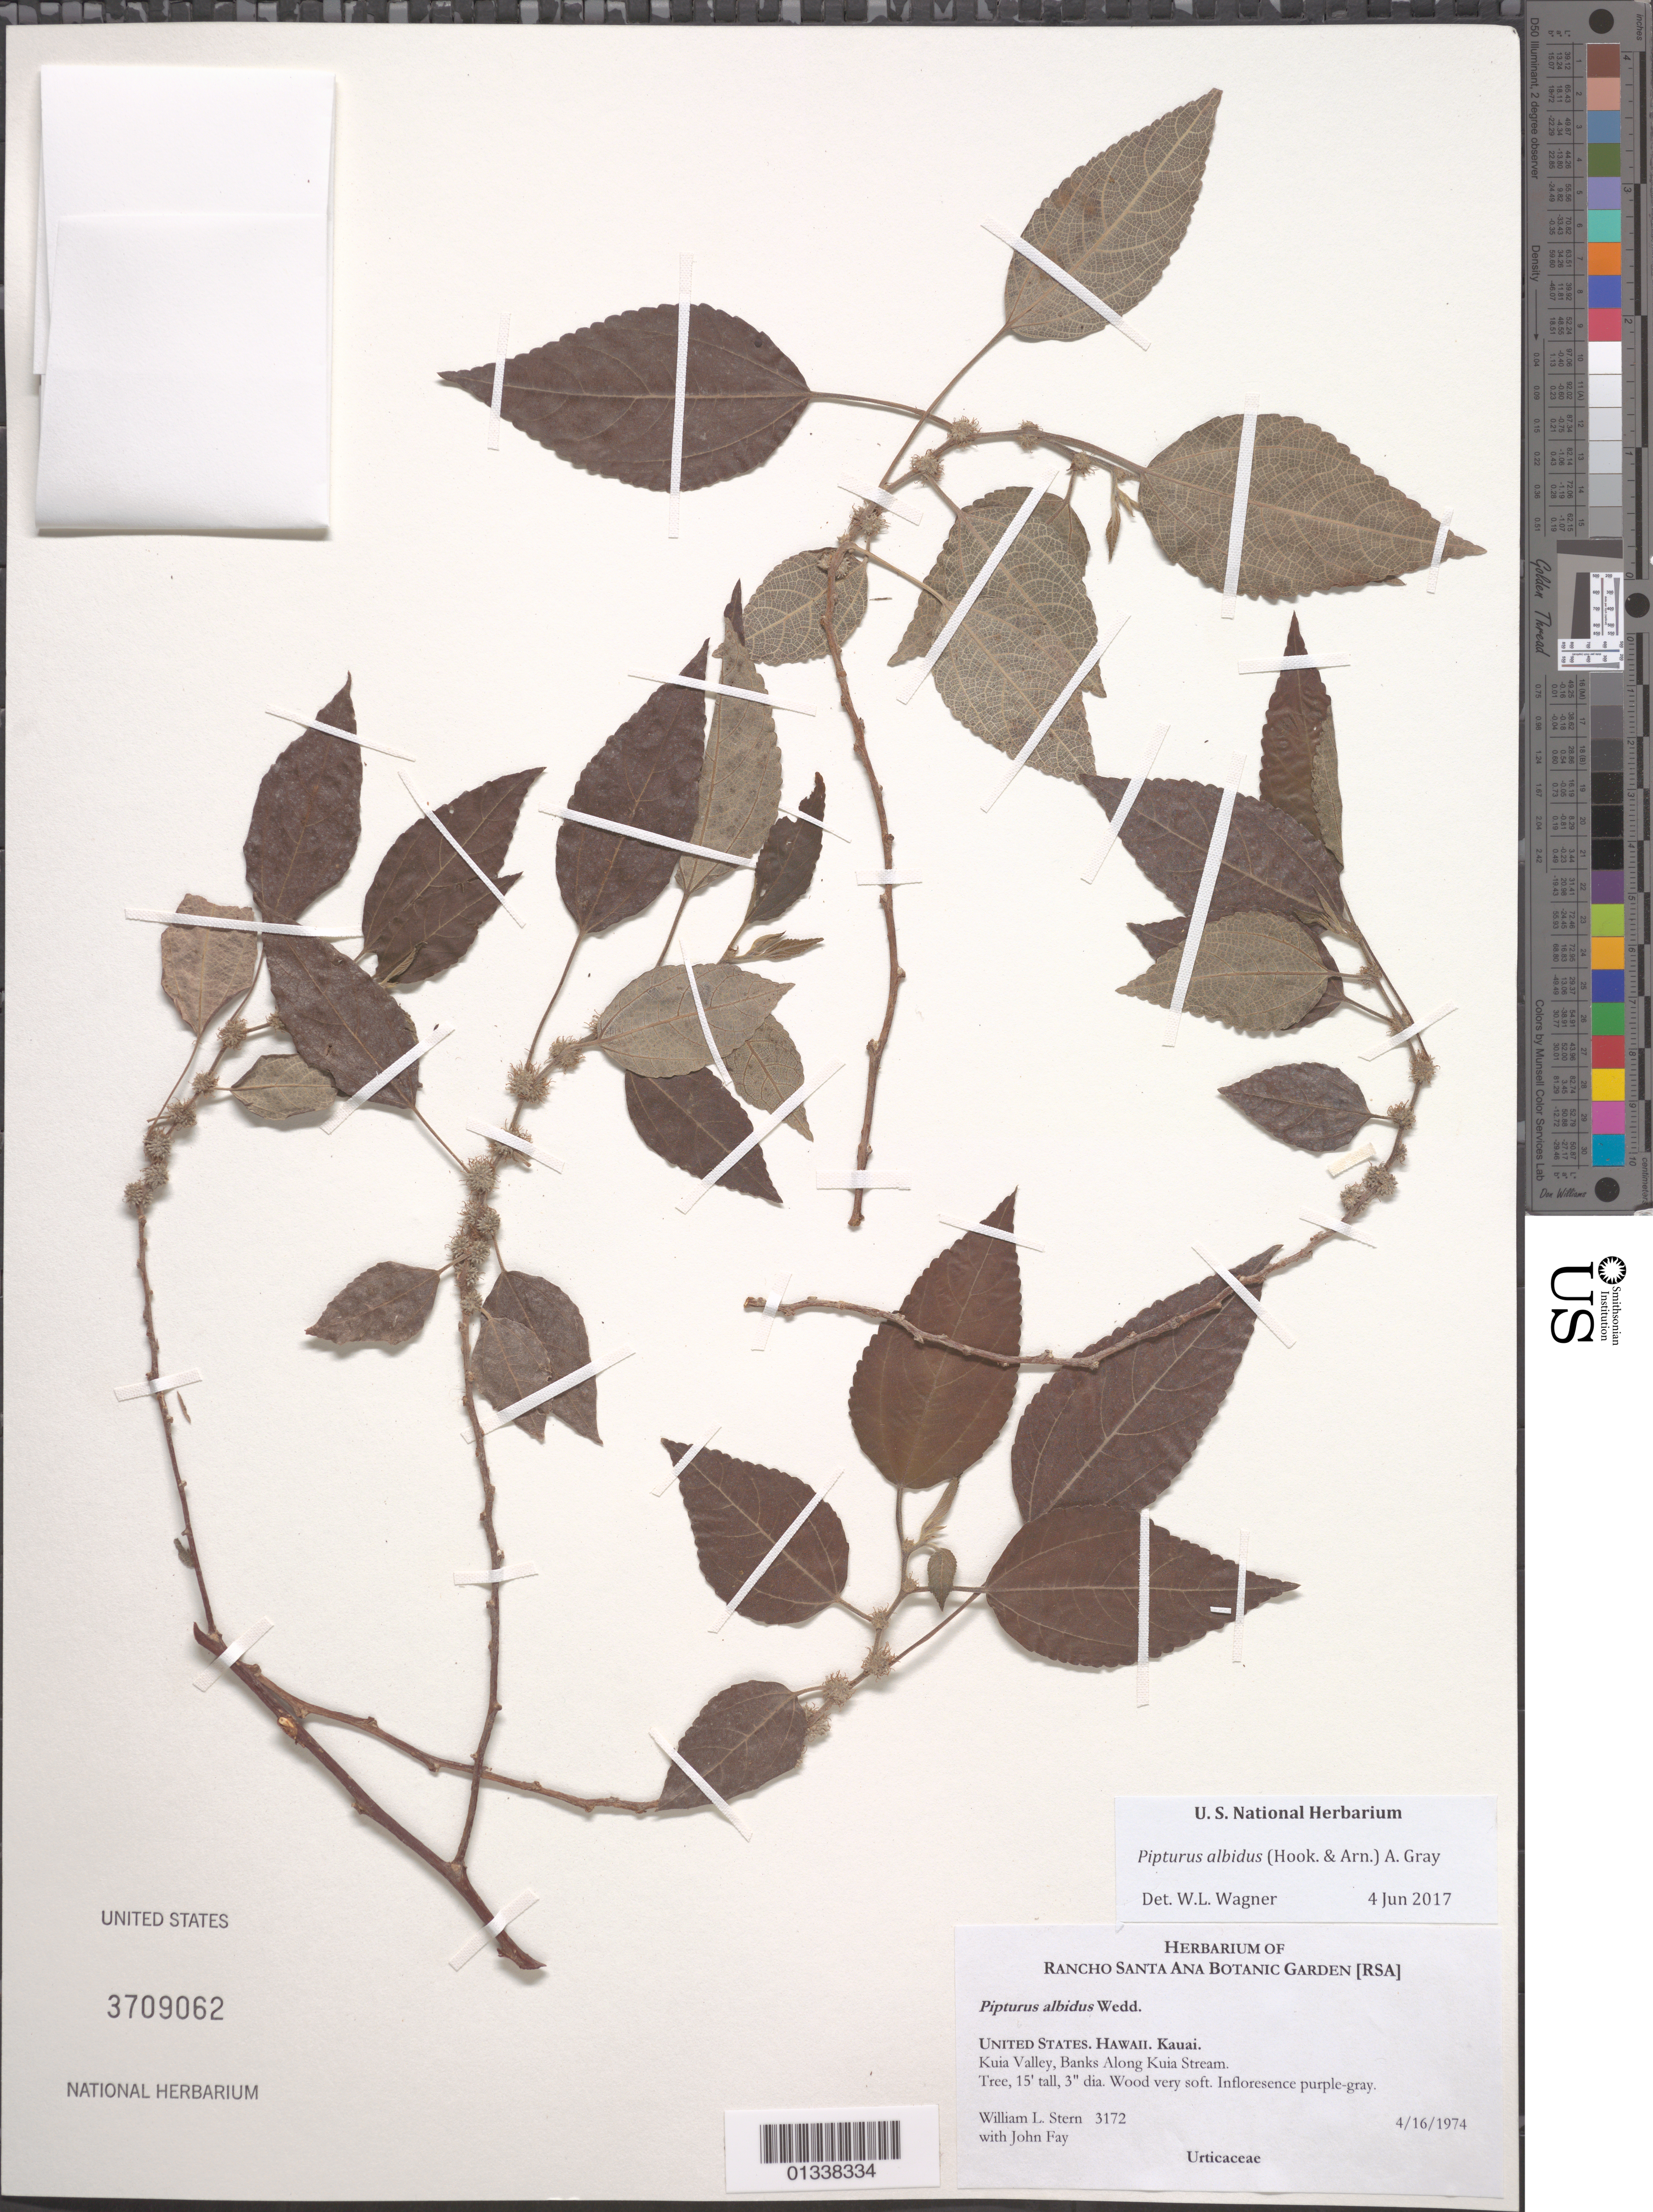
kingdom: Plantae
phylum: Tracheophyta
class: Magnoliopsida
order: Rosales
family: Urticaceae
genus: Pipturus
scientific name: Pipturus albidus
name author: (Hook. & Arn.) A. Gray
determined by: Wagner, W. L., (BOT), Smithsonian Institution - National Museum of Natural History (UNITED STATES)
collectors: W. L. Stern & J. Fay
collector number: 3172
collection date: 1974-04-16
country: United States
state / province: Hawaii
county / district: Kauai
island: Kaua'i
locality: Kuia Valley, Banks Along Kuia Stream.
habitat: Banks along stream.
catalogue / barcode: US 3709062